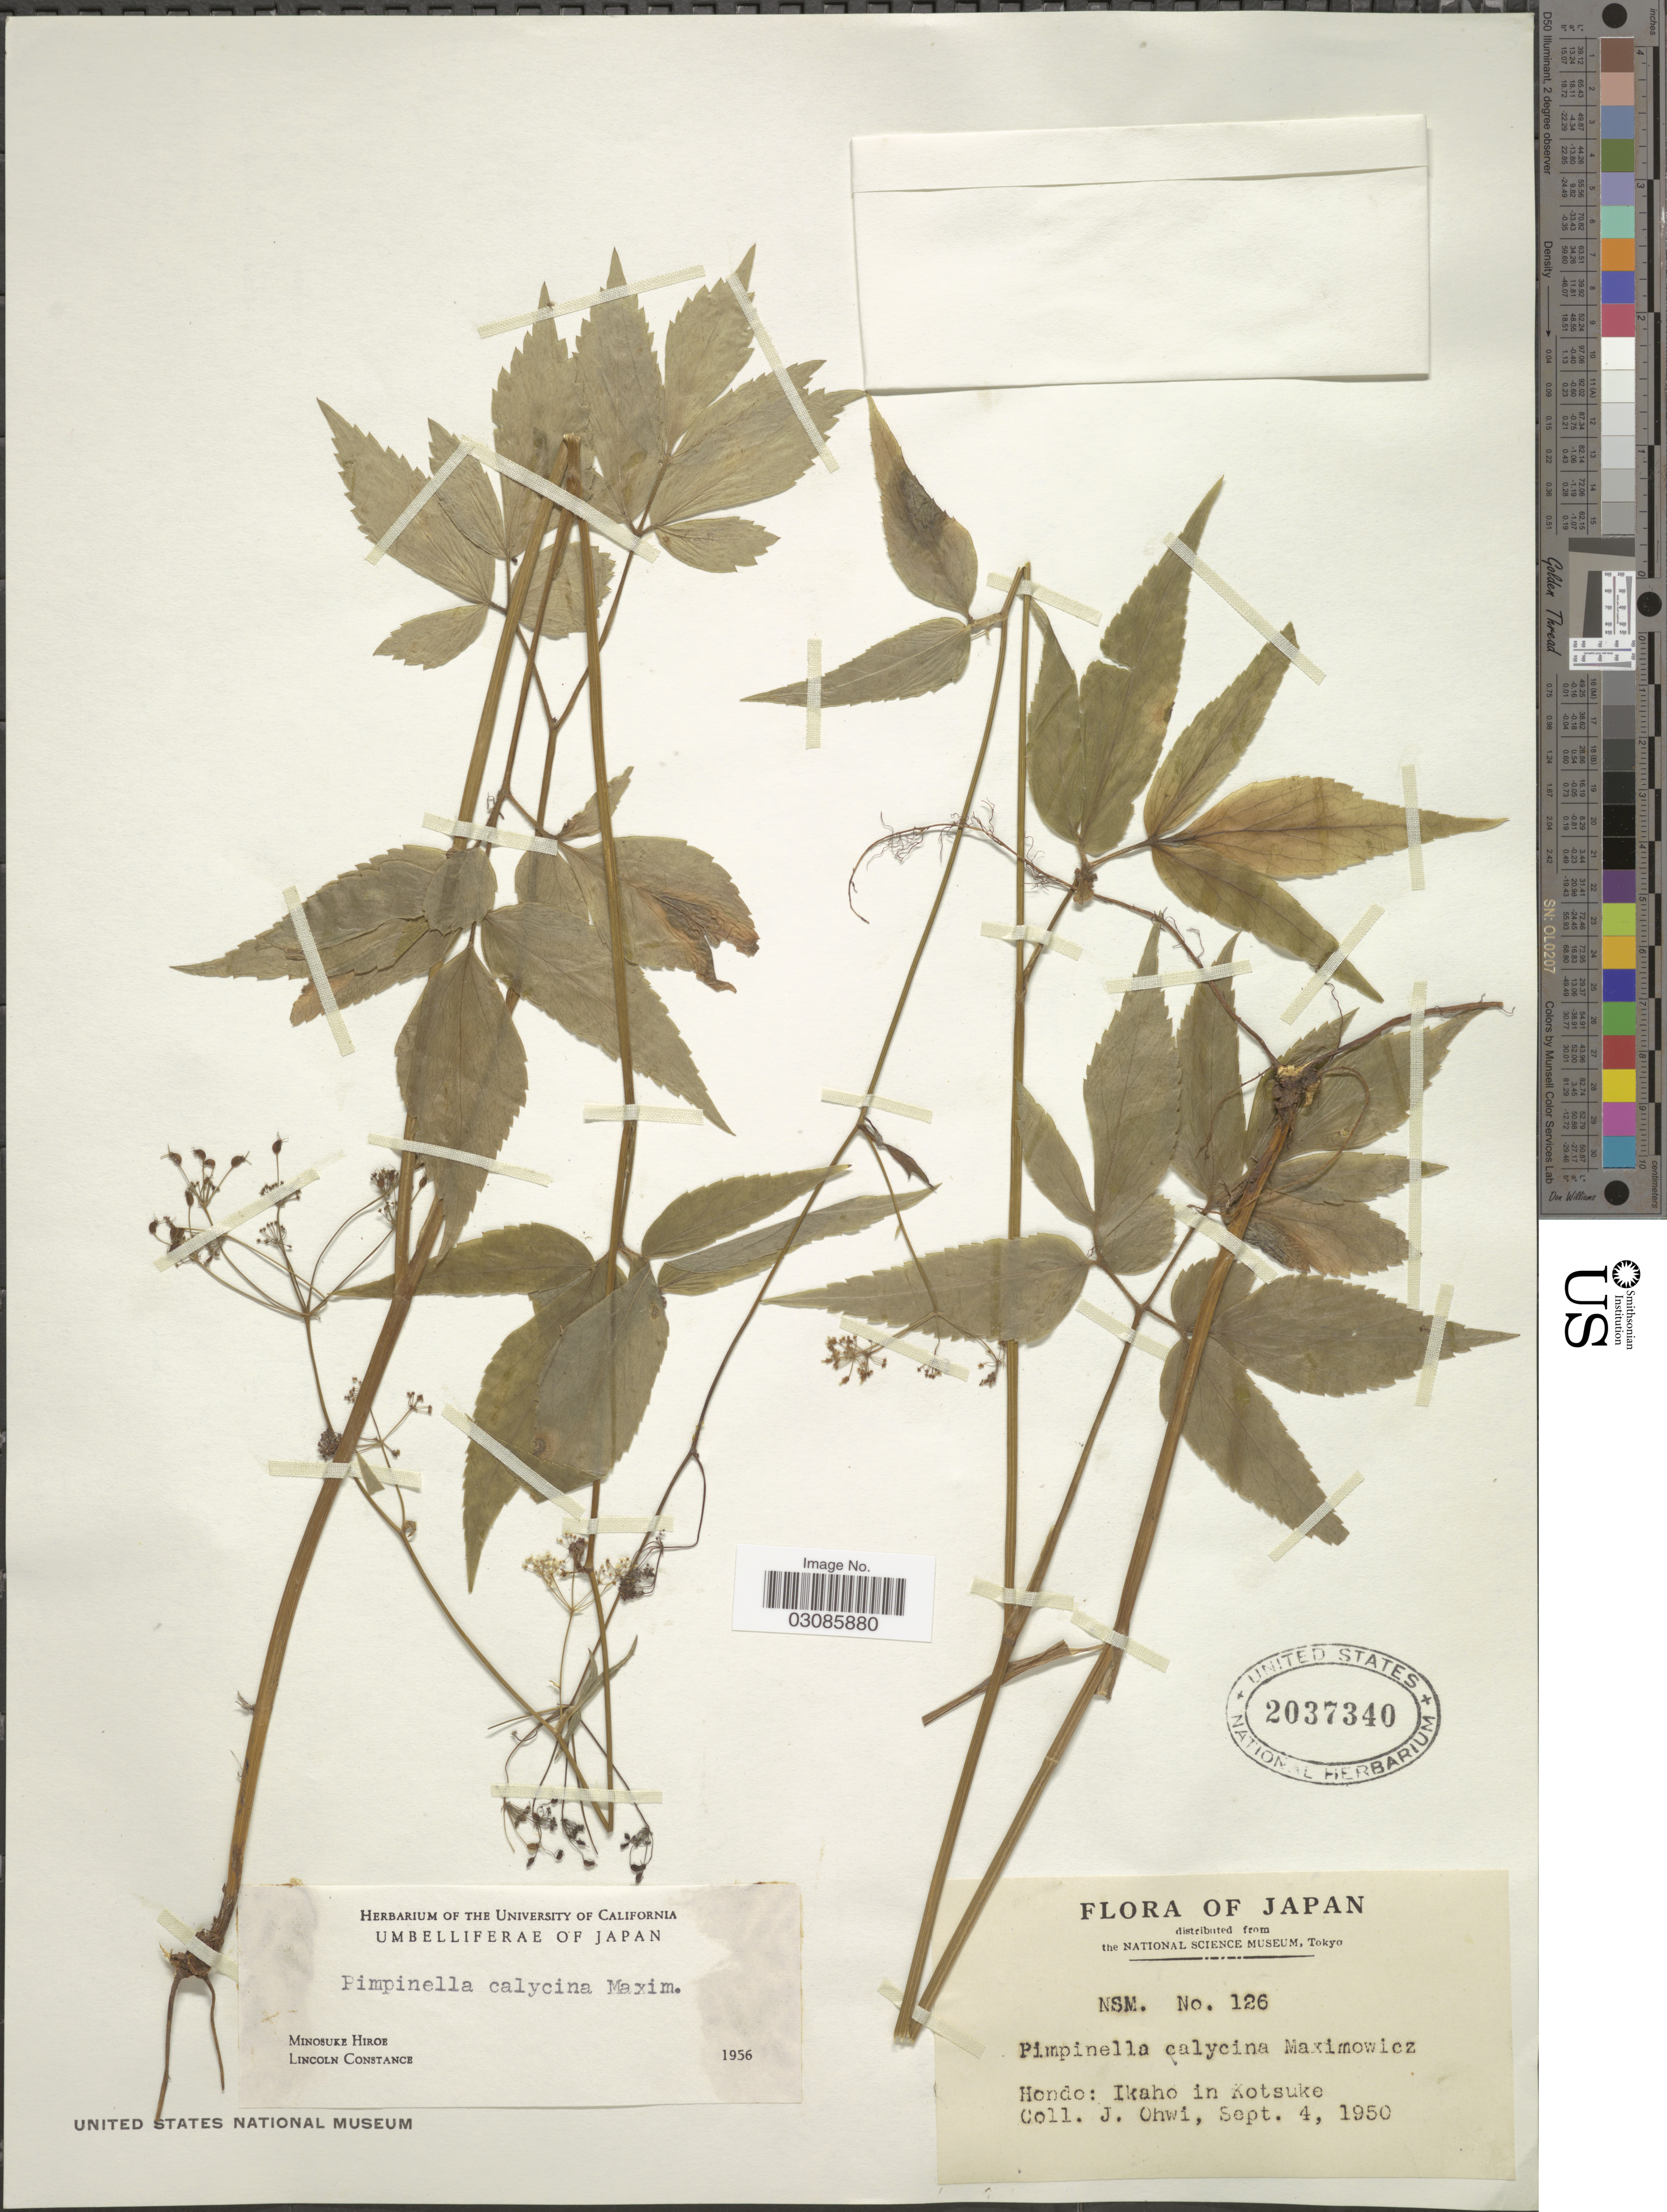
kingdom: Plantae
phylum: Tracheophyta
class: Magnoliopsida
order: Apiales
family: Apiaceae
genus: Pimpinella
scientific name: Pimpinella calycina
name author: Maxim.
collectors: J. Ohwi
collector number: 126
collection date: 1950-09-04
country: Japan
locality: Hondo: Ikaho in Kotsuke.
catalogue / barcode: US 2037340